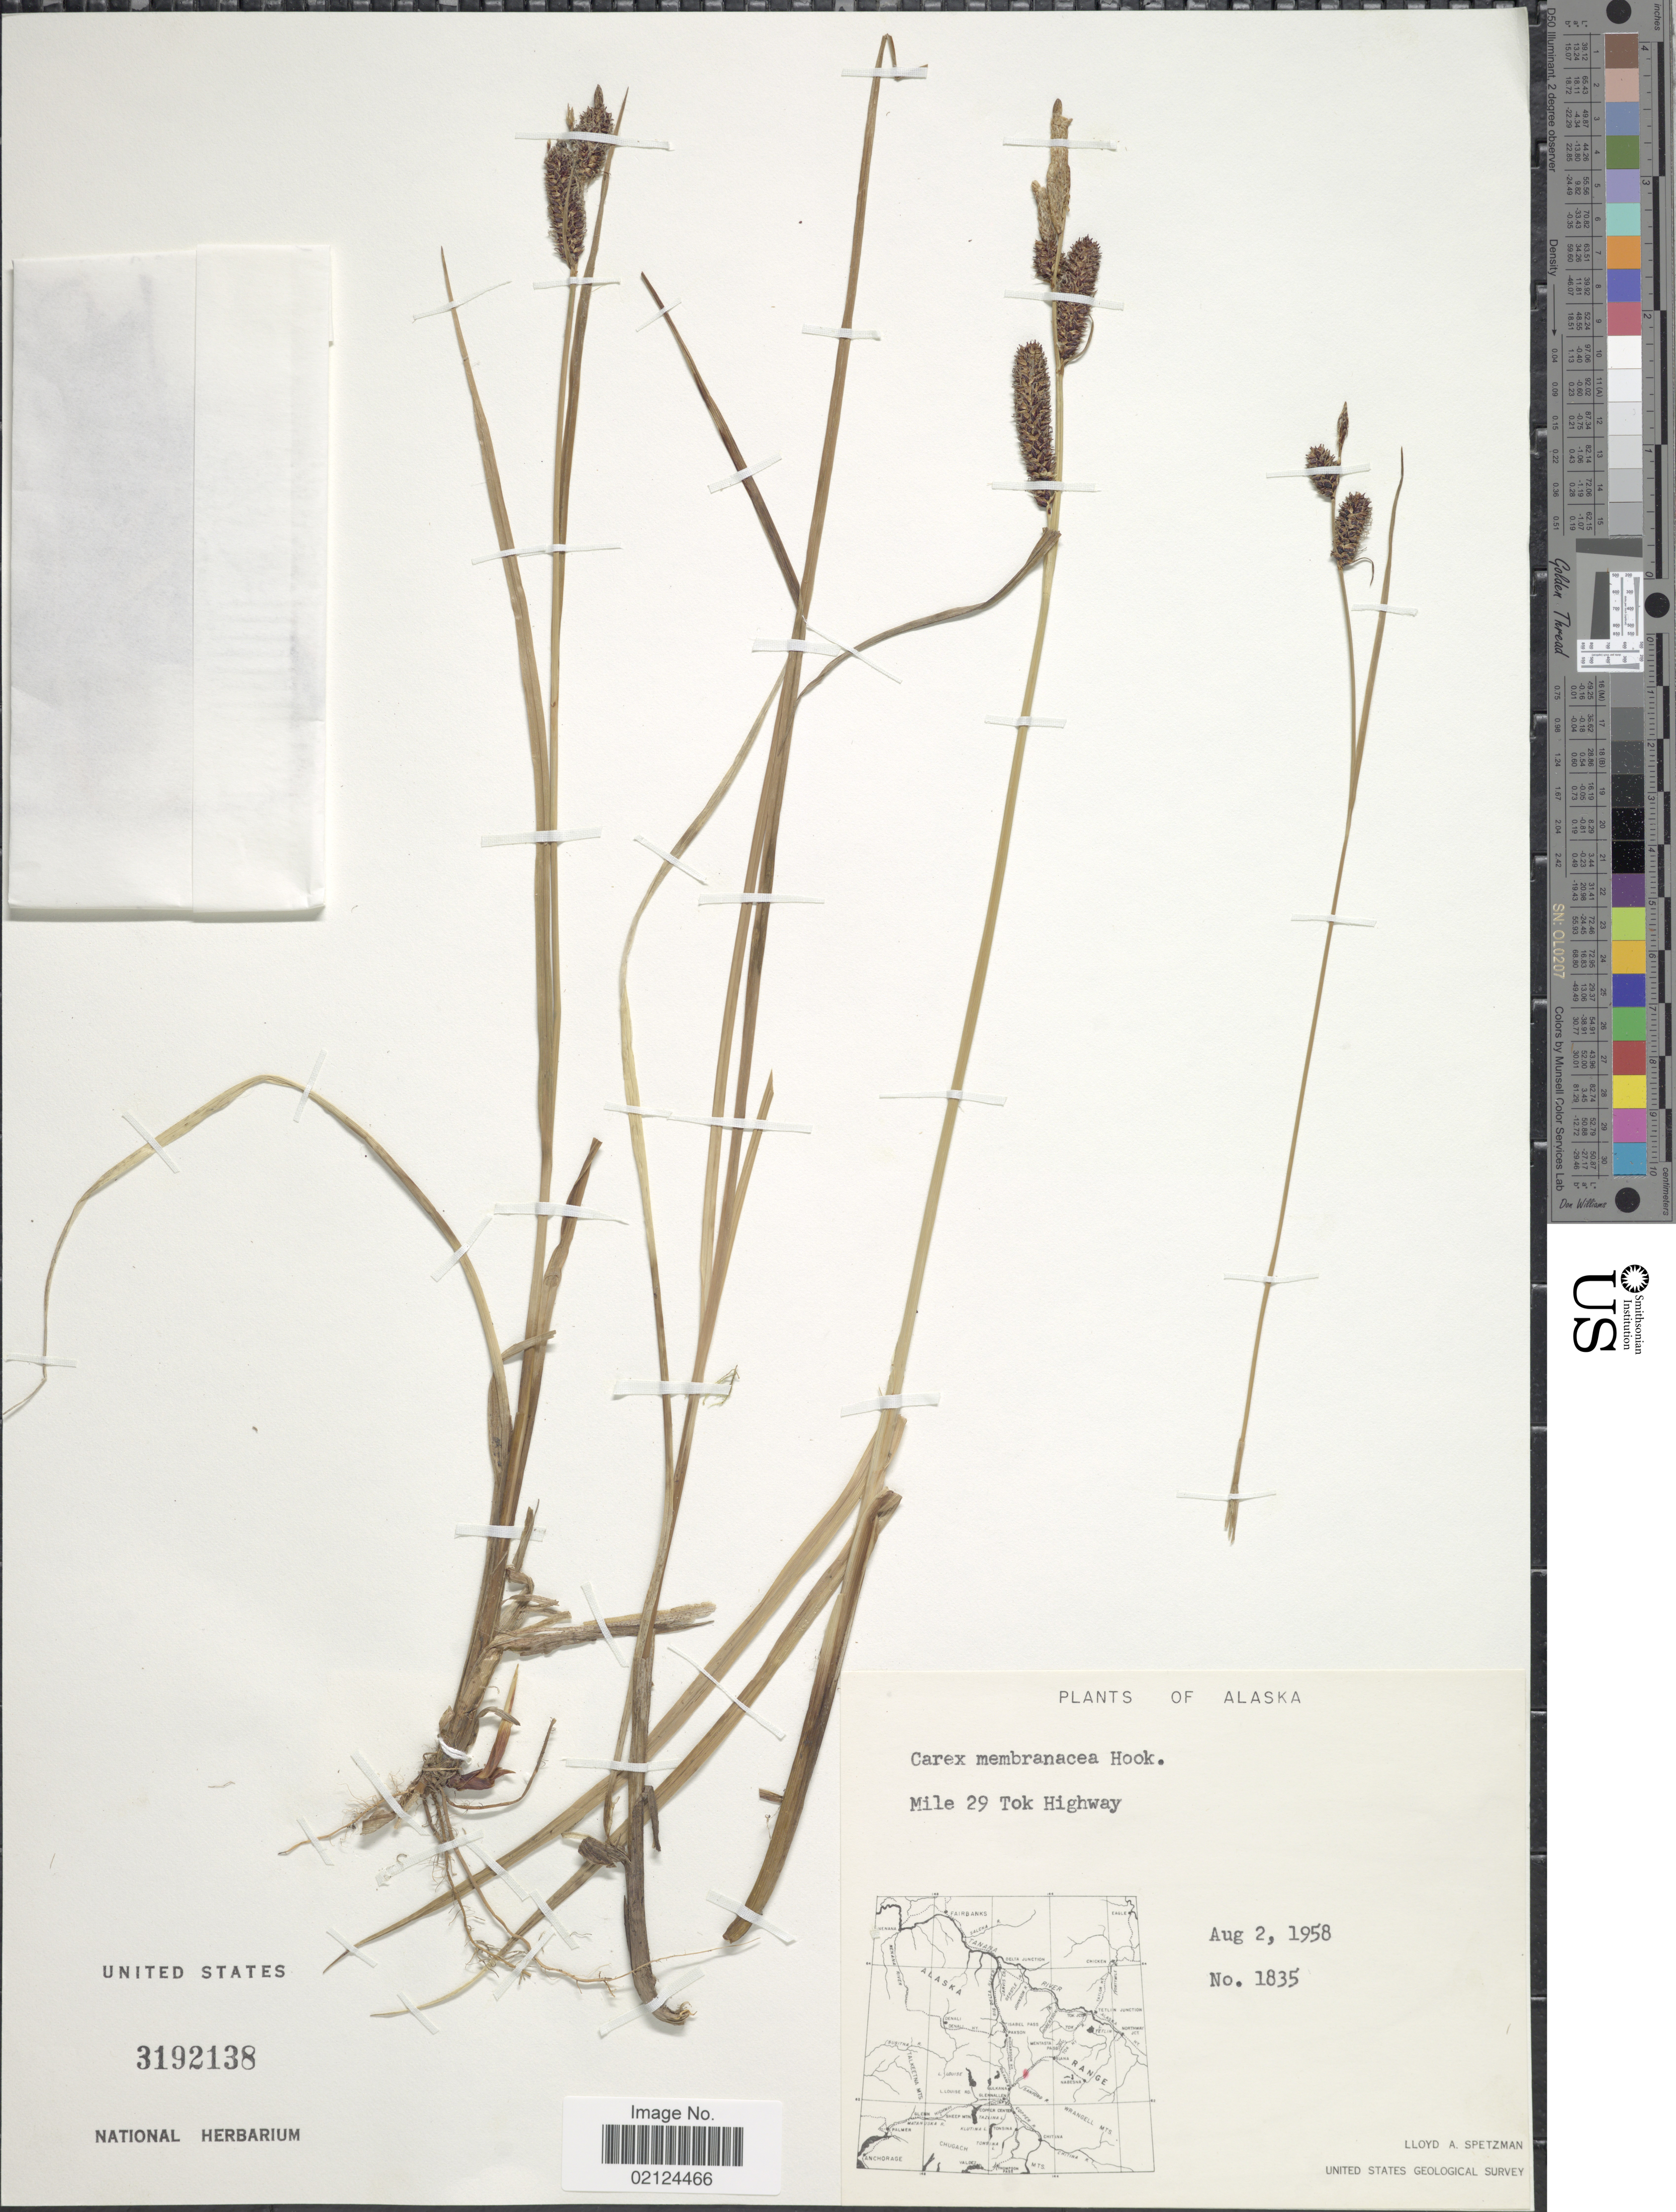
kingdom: Plantae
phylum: Tracheophyta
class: Liliopsida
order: Poales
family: Cyperaceae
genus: Carex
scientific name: Carex membranacea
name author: Hook.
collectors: L. Spetzman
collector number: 1835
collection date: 1958-08-02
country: United States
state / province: Alaska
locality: Mile 29 Tok Highway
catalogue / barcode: US 3192138